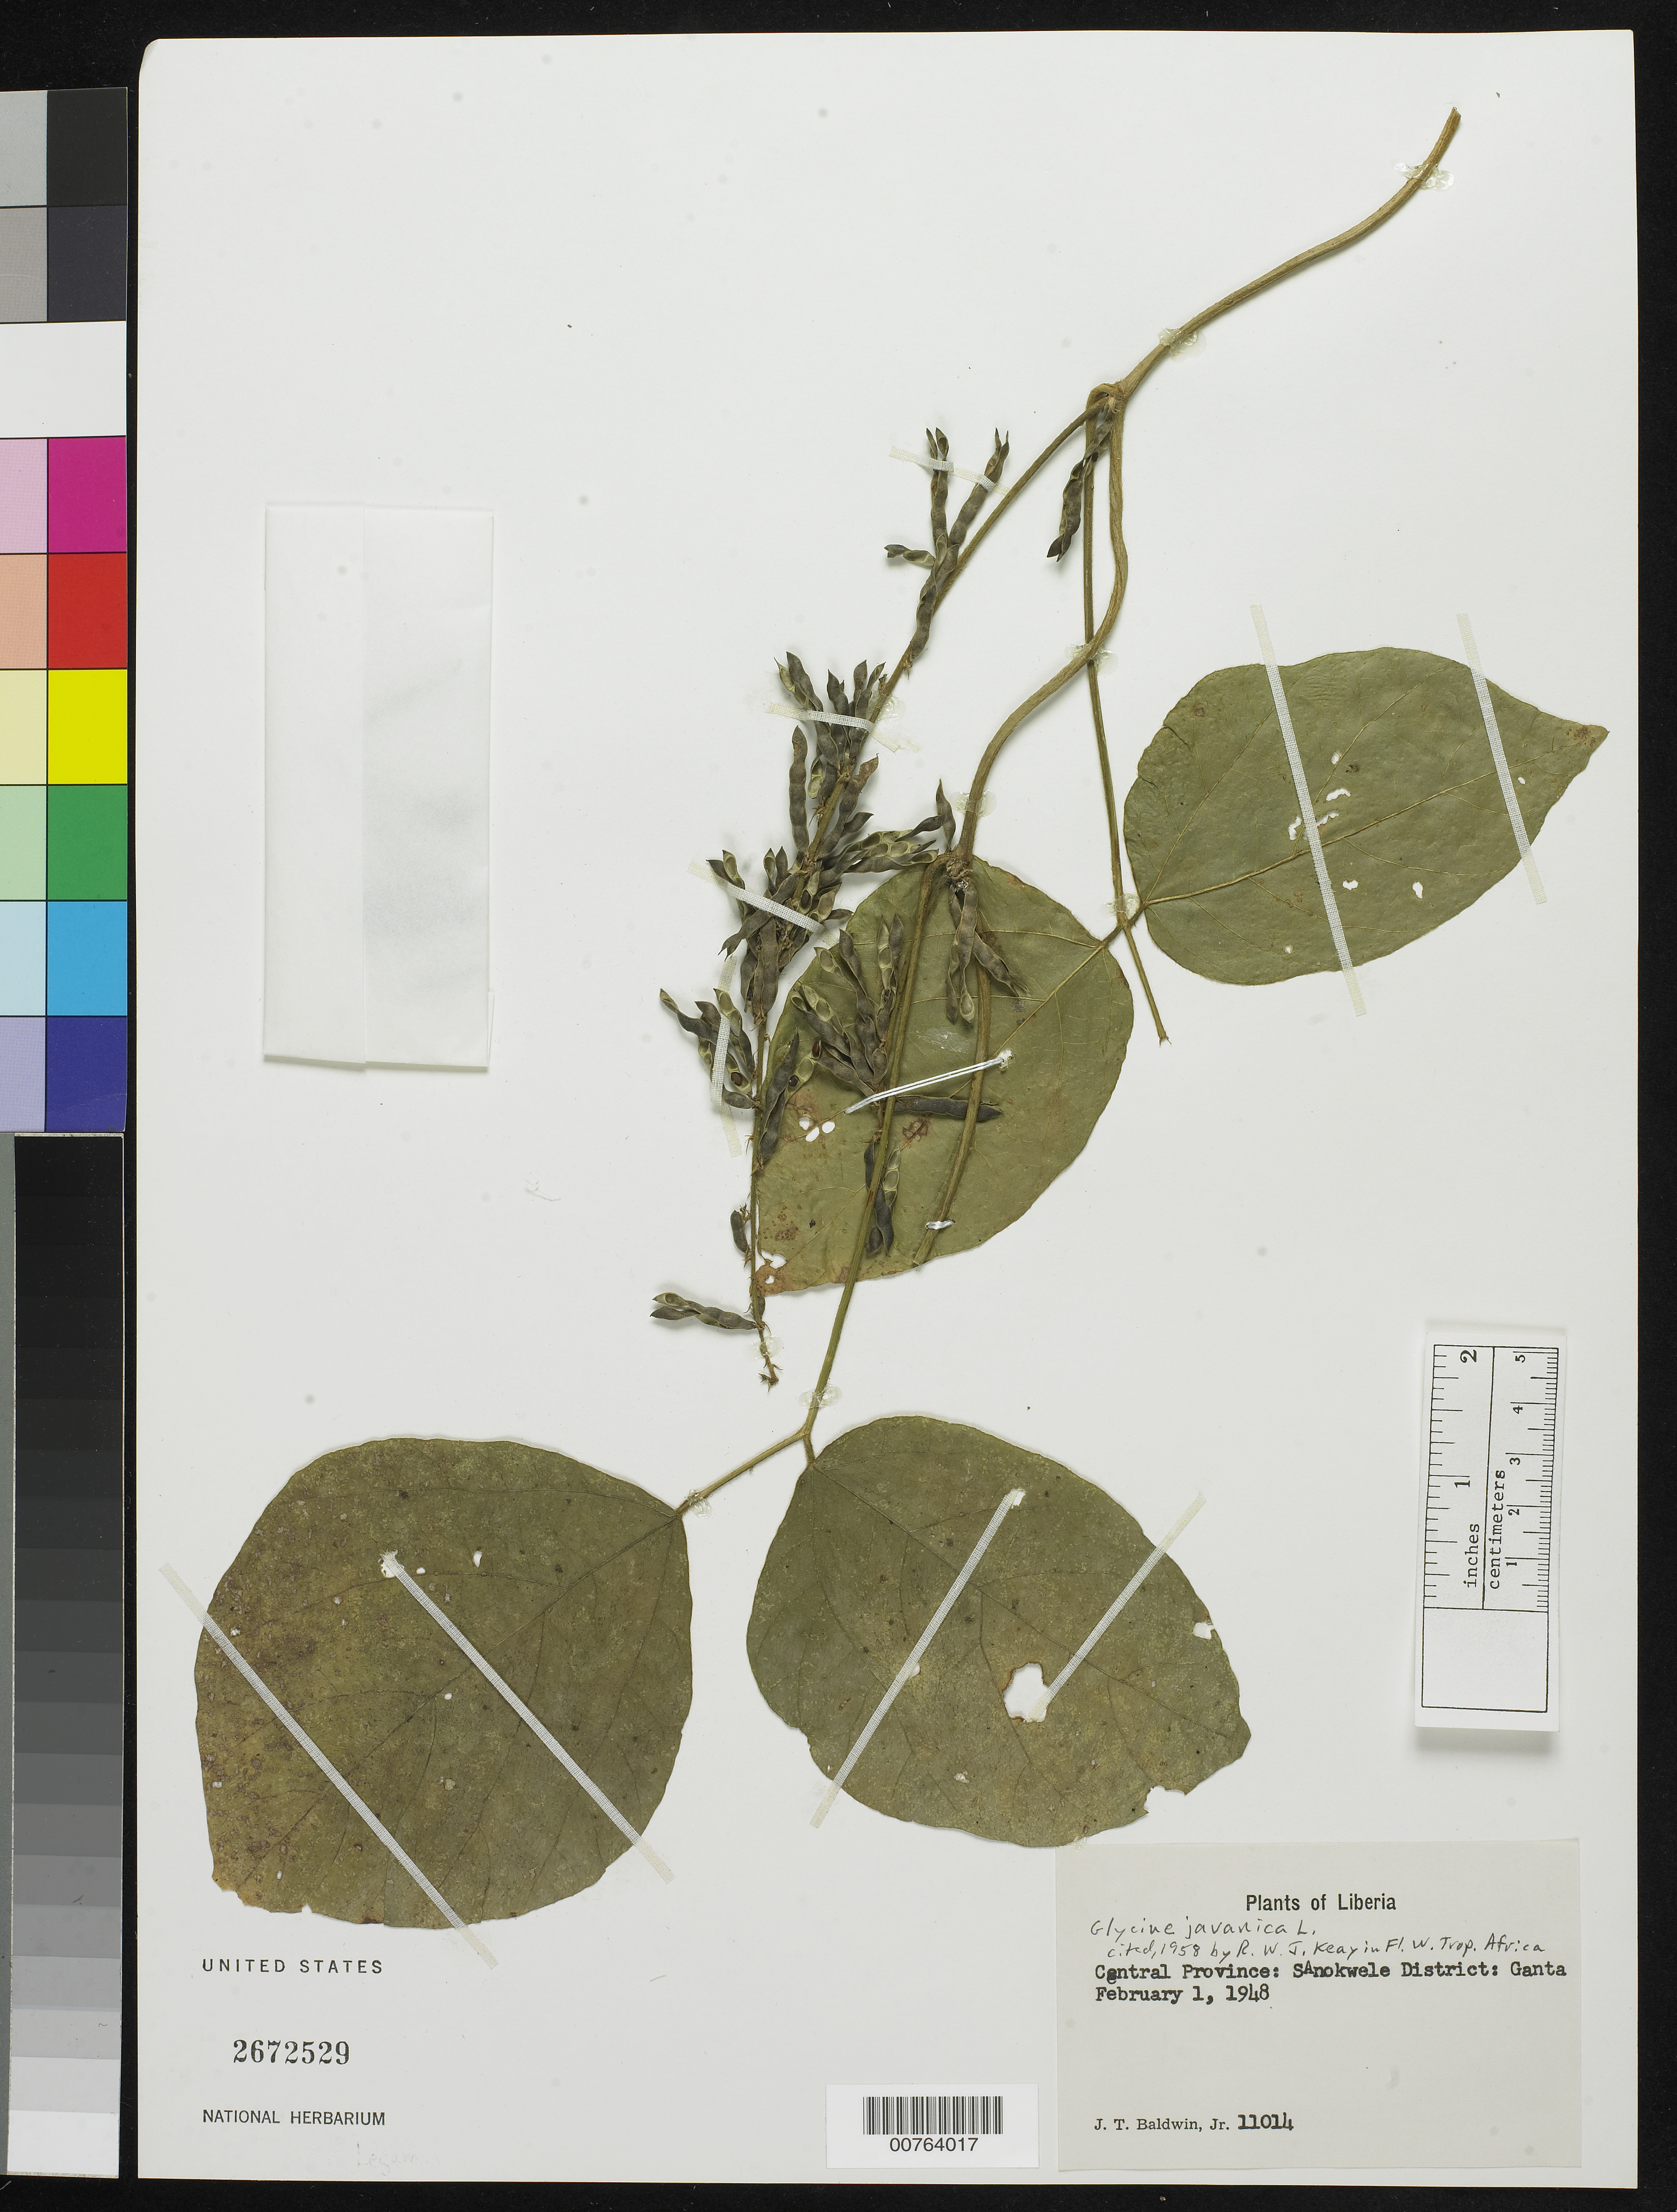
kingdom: Plantae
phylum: Tracheophyta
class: Magnoliopsida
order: Fabales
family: Fabaceae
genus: Neonotonia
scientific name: Neonotonia wightii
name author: (Arn.) J.A. Lackey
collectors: J. T. Baldwin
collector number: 11014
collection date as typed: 01 Feb 1948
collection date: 1948-02-01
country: Liberia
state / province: Nimba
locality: Central Province: Sanokwele District, Ganta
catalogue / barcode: US 2672529